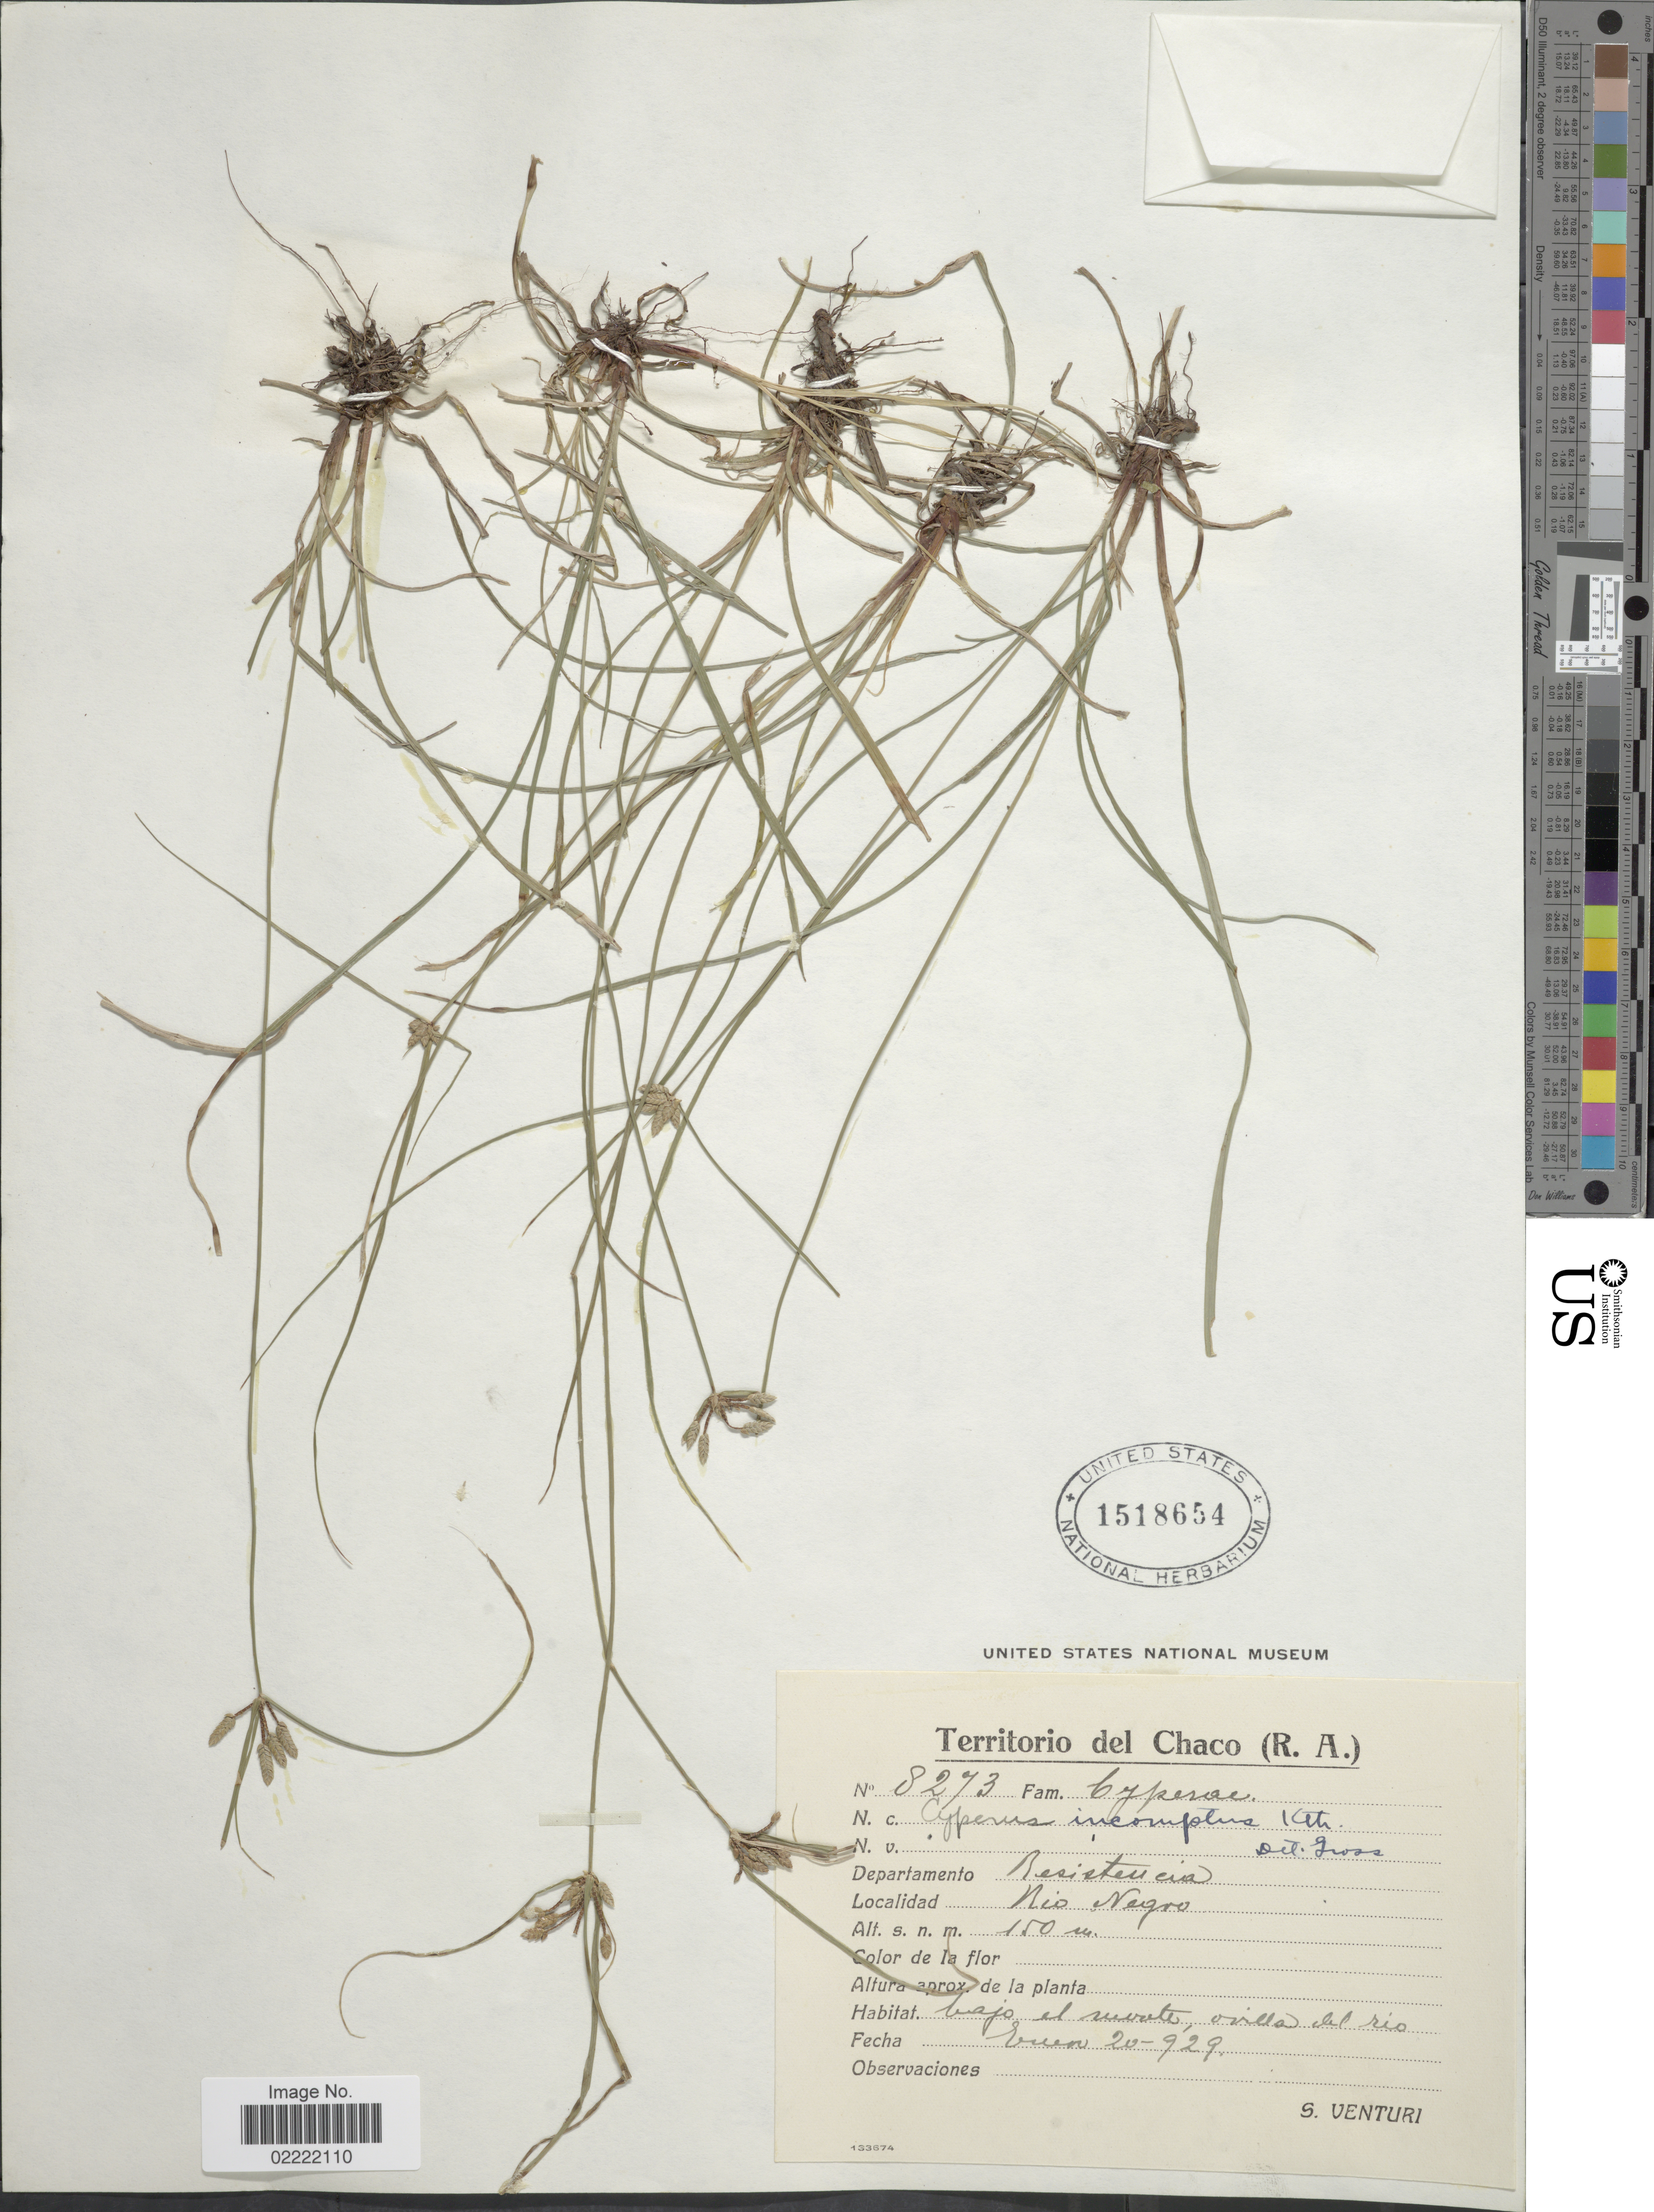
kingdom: Plantae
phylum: Tracheophyta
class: Liliopsida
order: Poales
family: Cyperaceae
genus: Cyperus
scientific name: Cyperus incomtus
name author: Kunth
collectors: S. Venturi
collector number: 8273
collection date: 1929-01-20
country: Argentina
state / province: Chaco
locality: (R.A.) Departamento Resistencia, Rio Negro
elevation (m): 150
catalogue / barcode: US 1518654